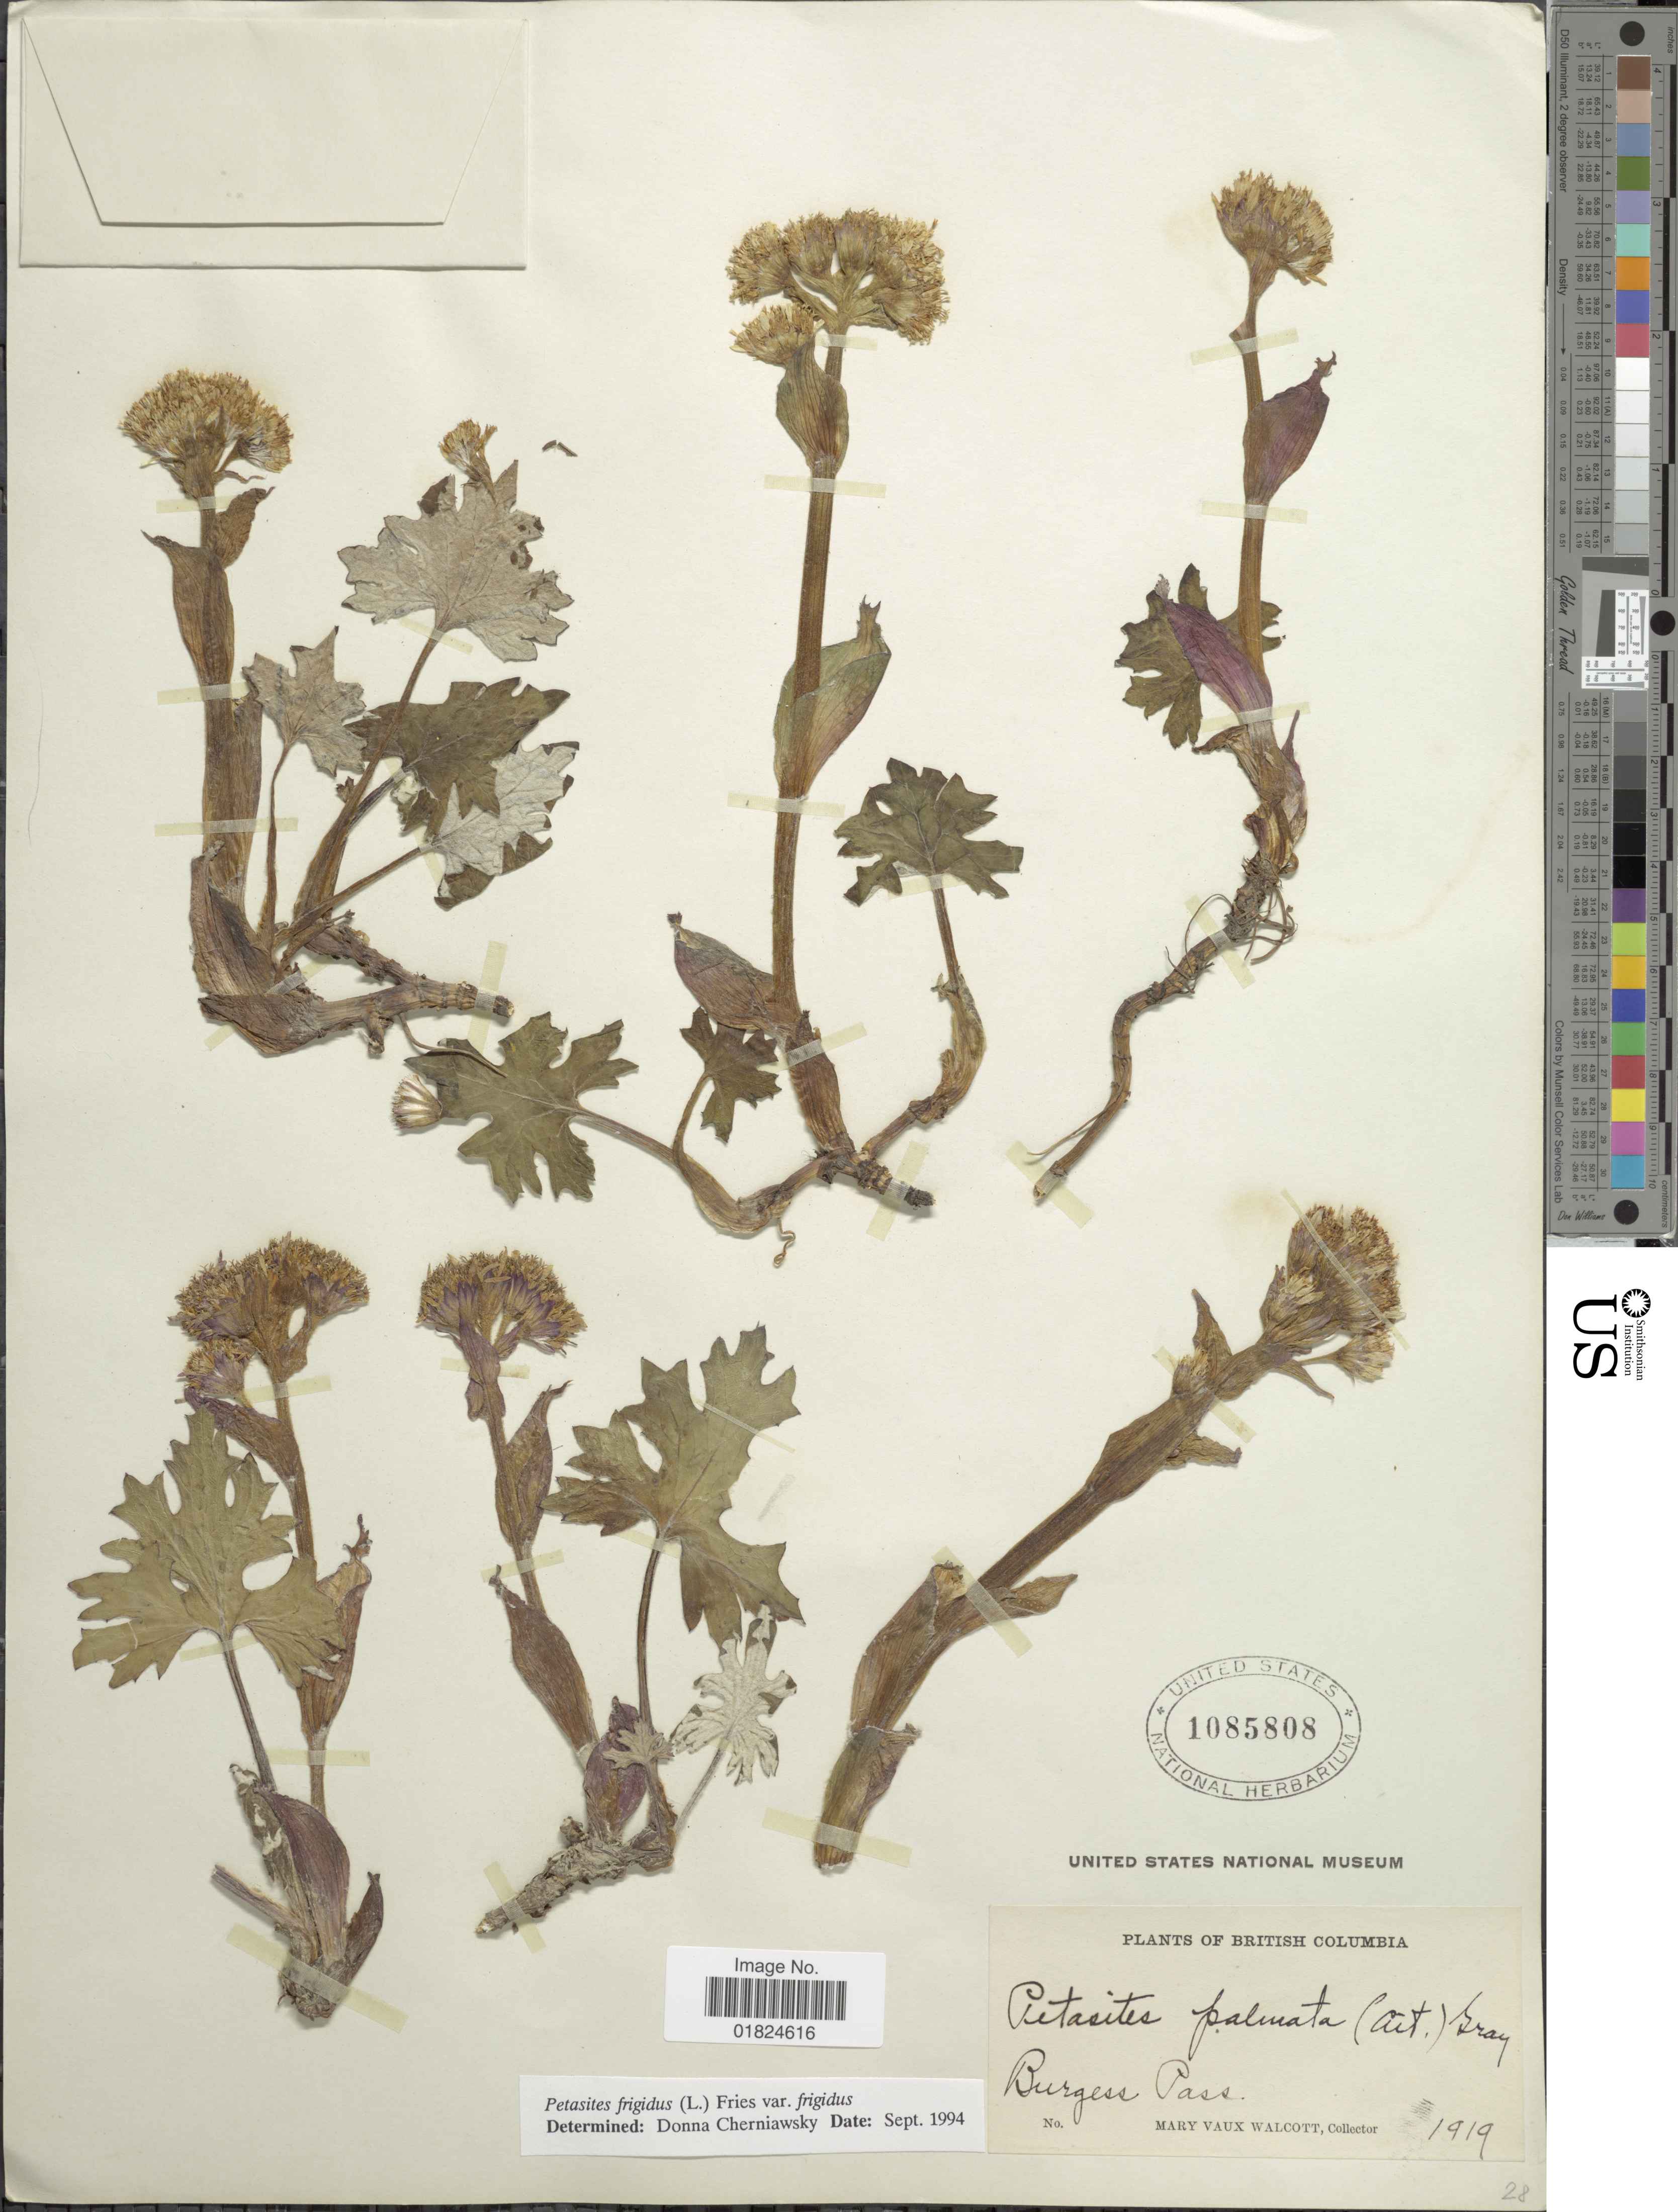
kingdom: Plantae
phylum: Tracheophyta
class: Magnoliopsida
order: Asterales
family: Asteraceae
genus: Petasites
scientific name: Petasites frigidus var. frigidus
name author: (L.) Fr.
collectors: M. Walcott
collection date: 1919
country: Canada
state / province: British Columbia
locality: British Columbia. Burgerss Pass.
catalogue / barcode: US 1085808